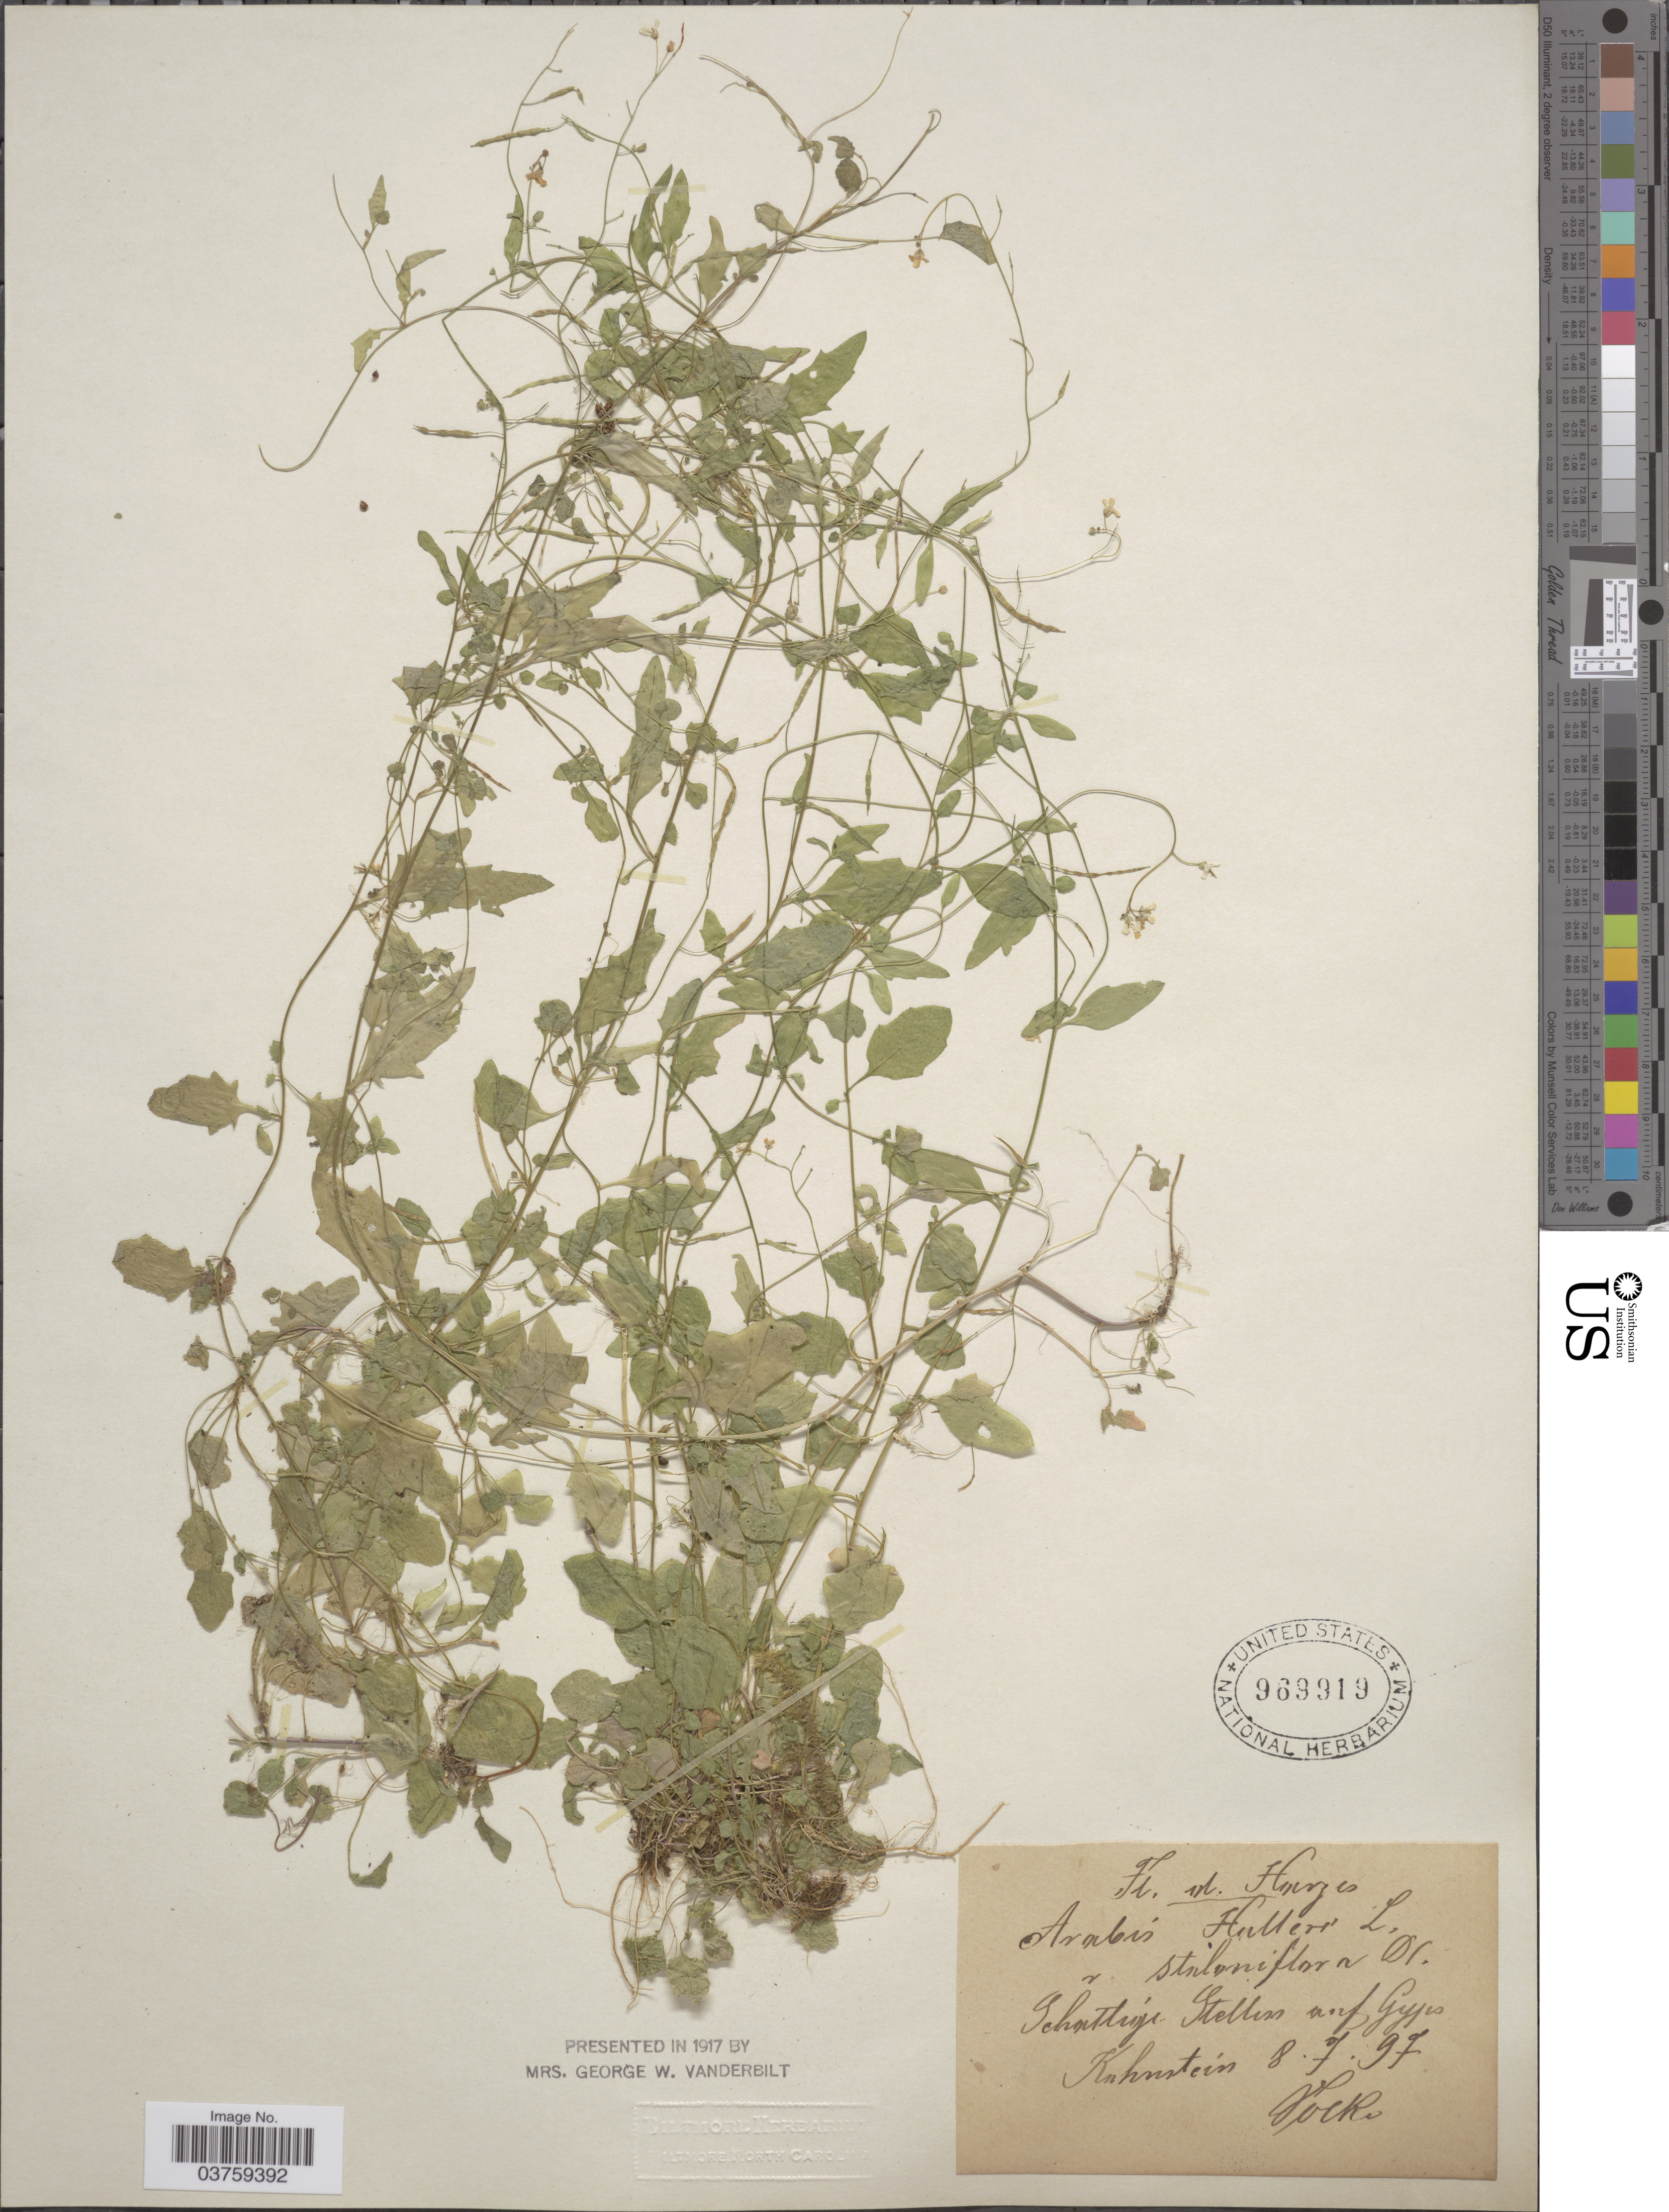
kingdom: Plantae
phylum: Tracheophyta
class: Magnoliopsida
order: Brassicales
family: Brassicaceae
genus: Arabis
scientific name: Arabis halleri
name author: L.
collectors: -. Vocke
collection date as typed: Transcribed d/m/y: 8/7/97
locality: Hungres. Schutings Stelliss anf Gyjis Knhnstein.*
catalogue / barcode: US 969919